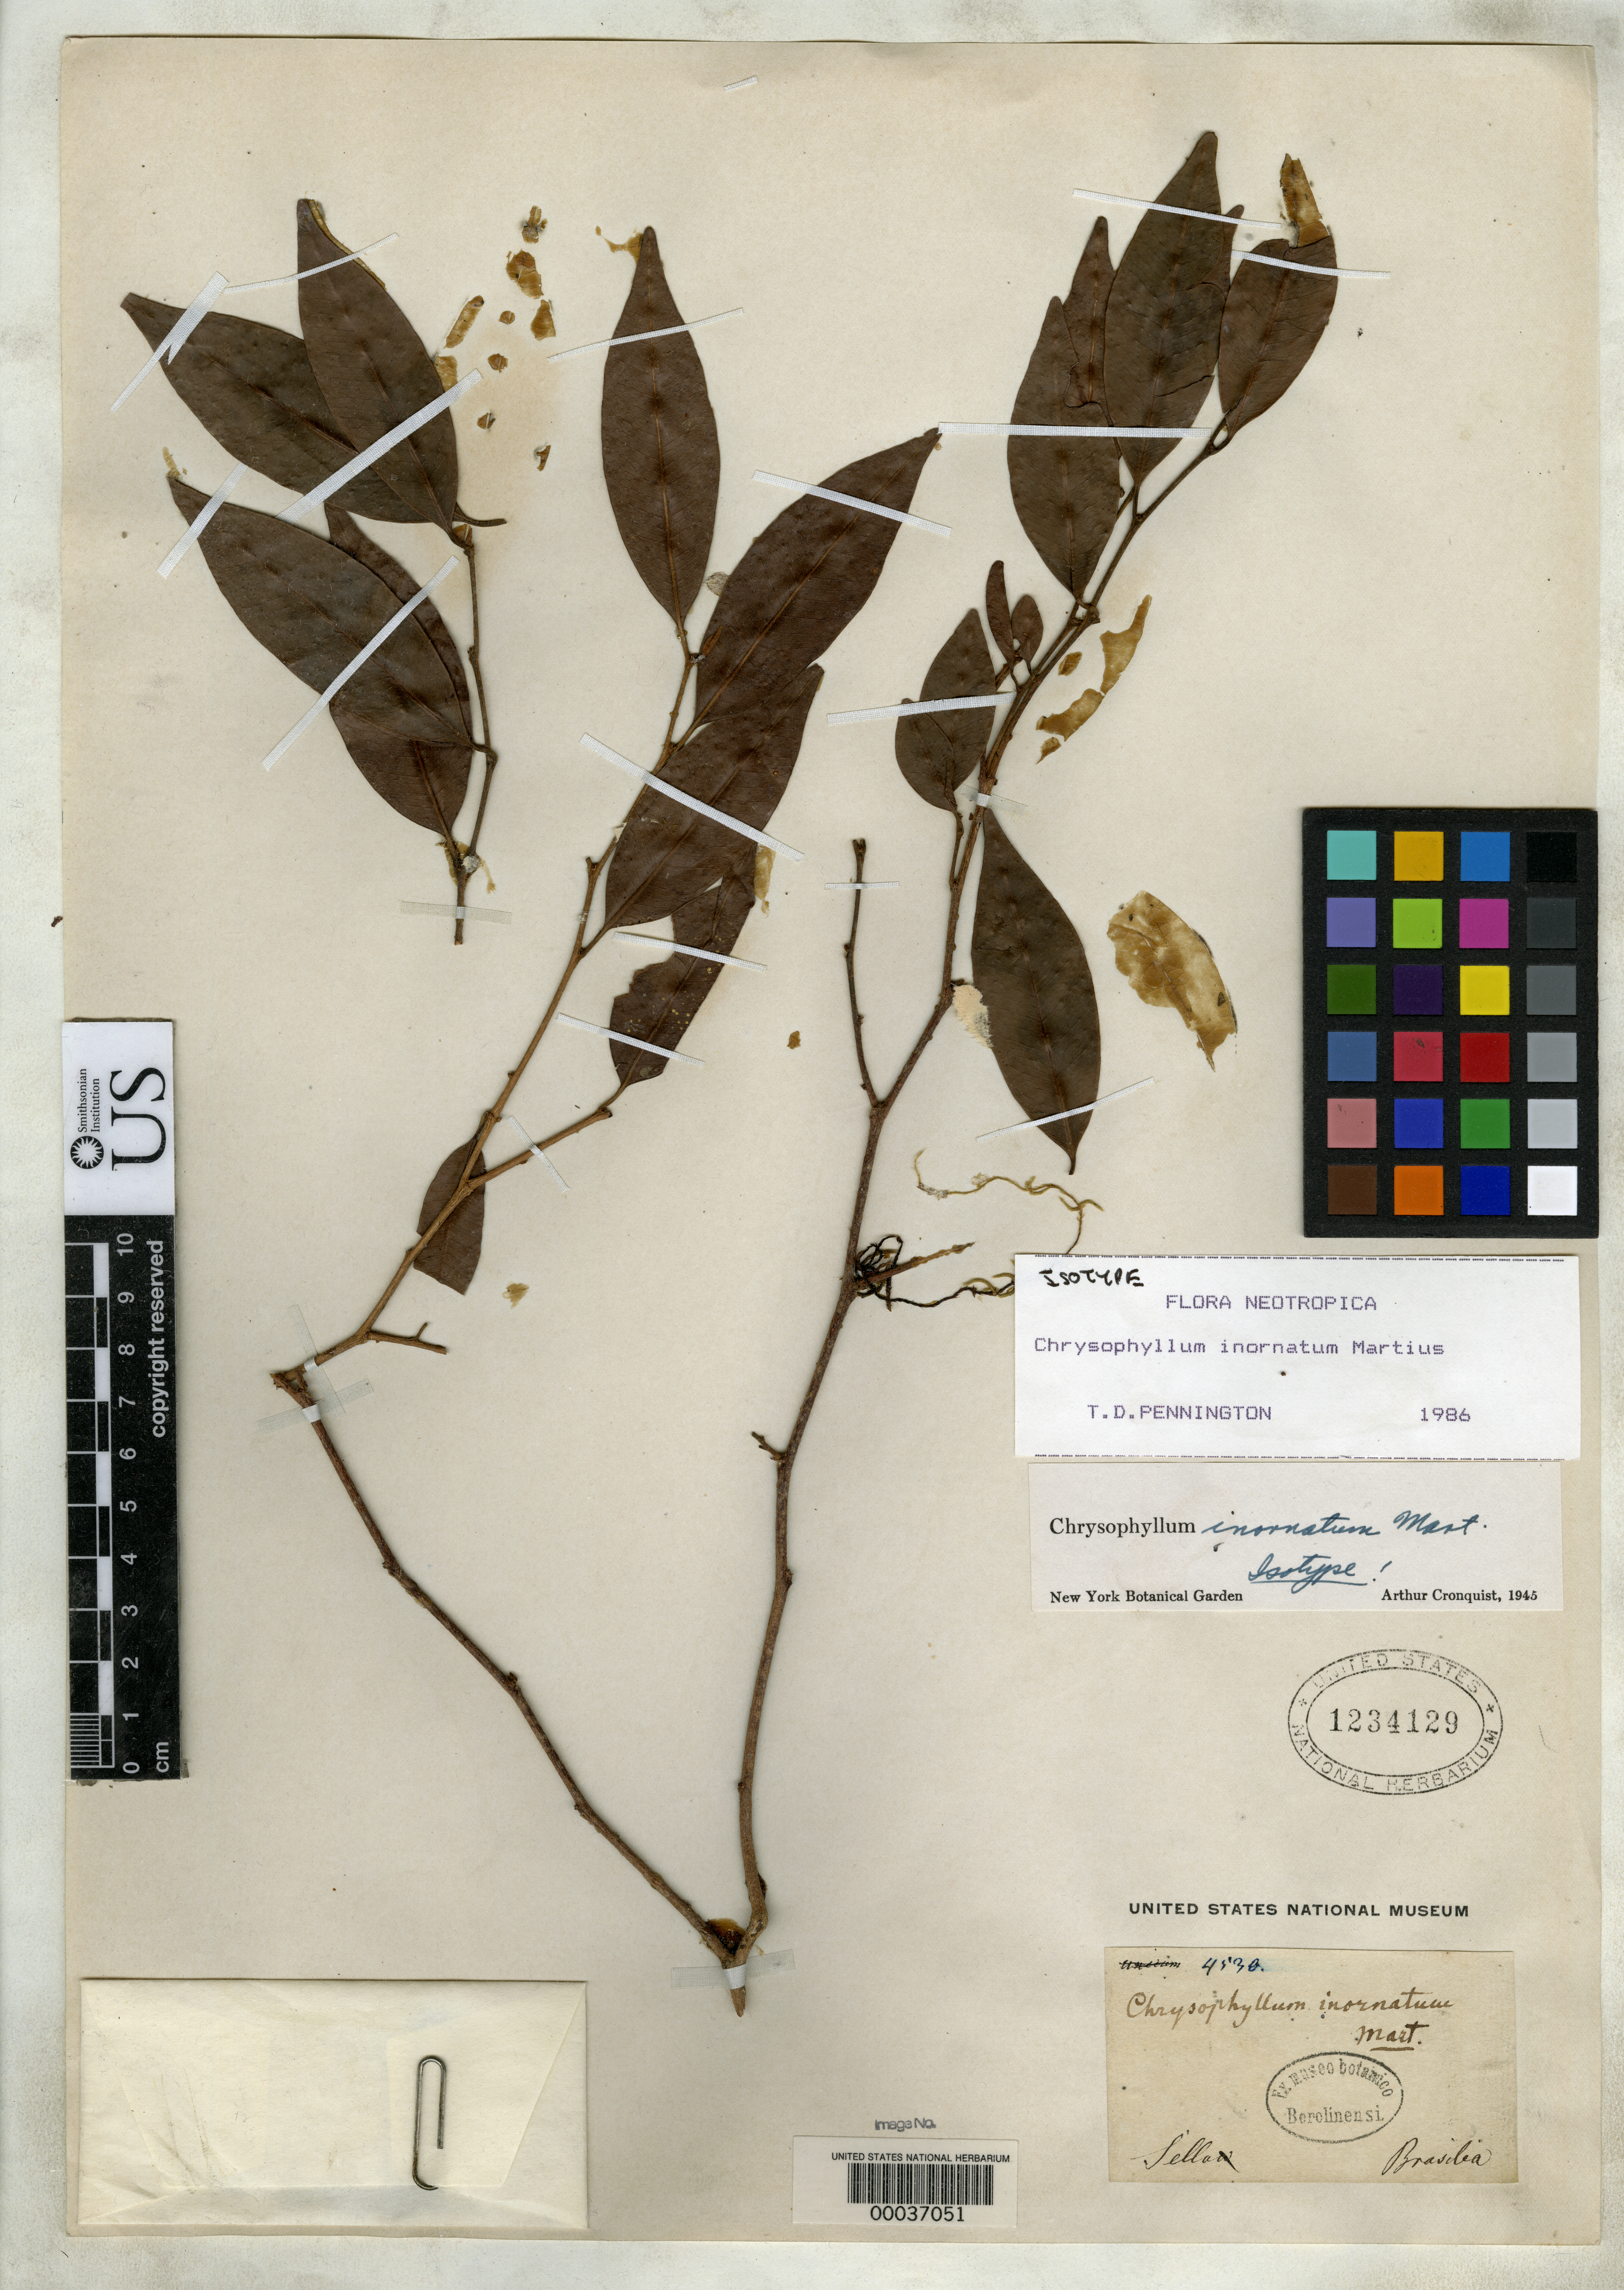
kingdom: Plantae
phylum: Tracheophyta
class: Magnoliopsida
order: Ericales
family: Sapotaceae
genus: Chrysophyllum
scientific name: Chrysophyllum inornatum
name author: Mart.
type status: Isotype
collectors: F. Sellow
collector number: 4530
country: Brazil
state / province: Rio Grande do Sul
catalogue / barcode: US 1234129